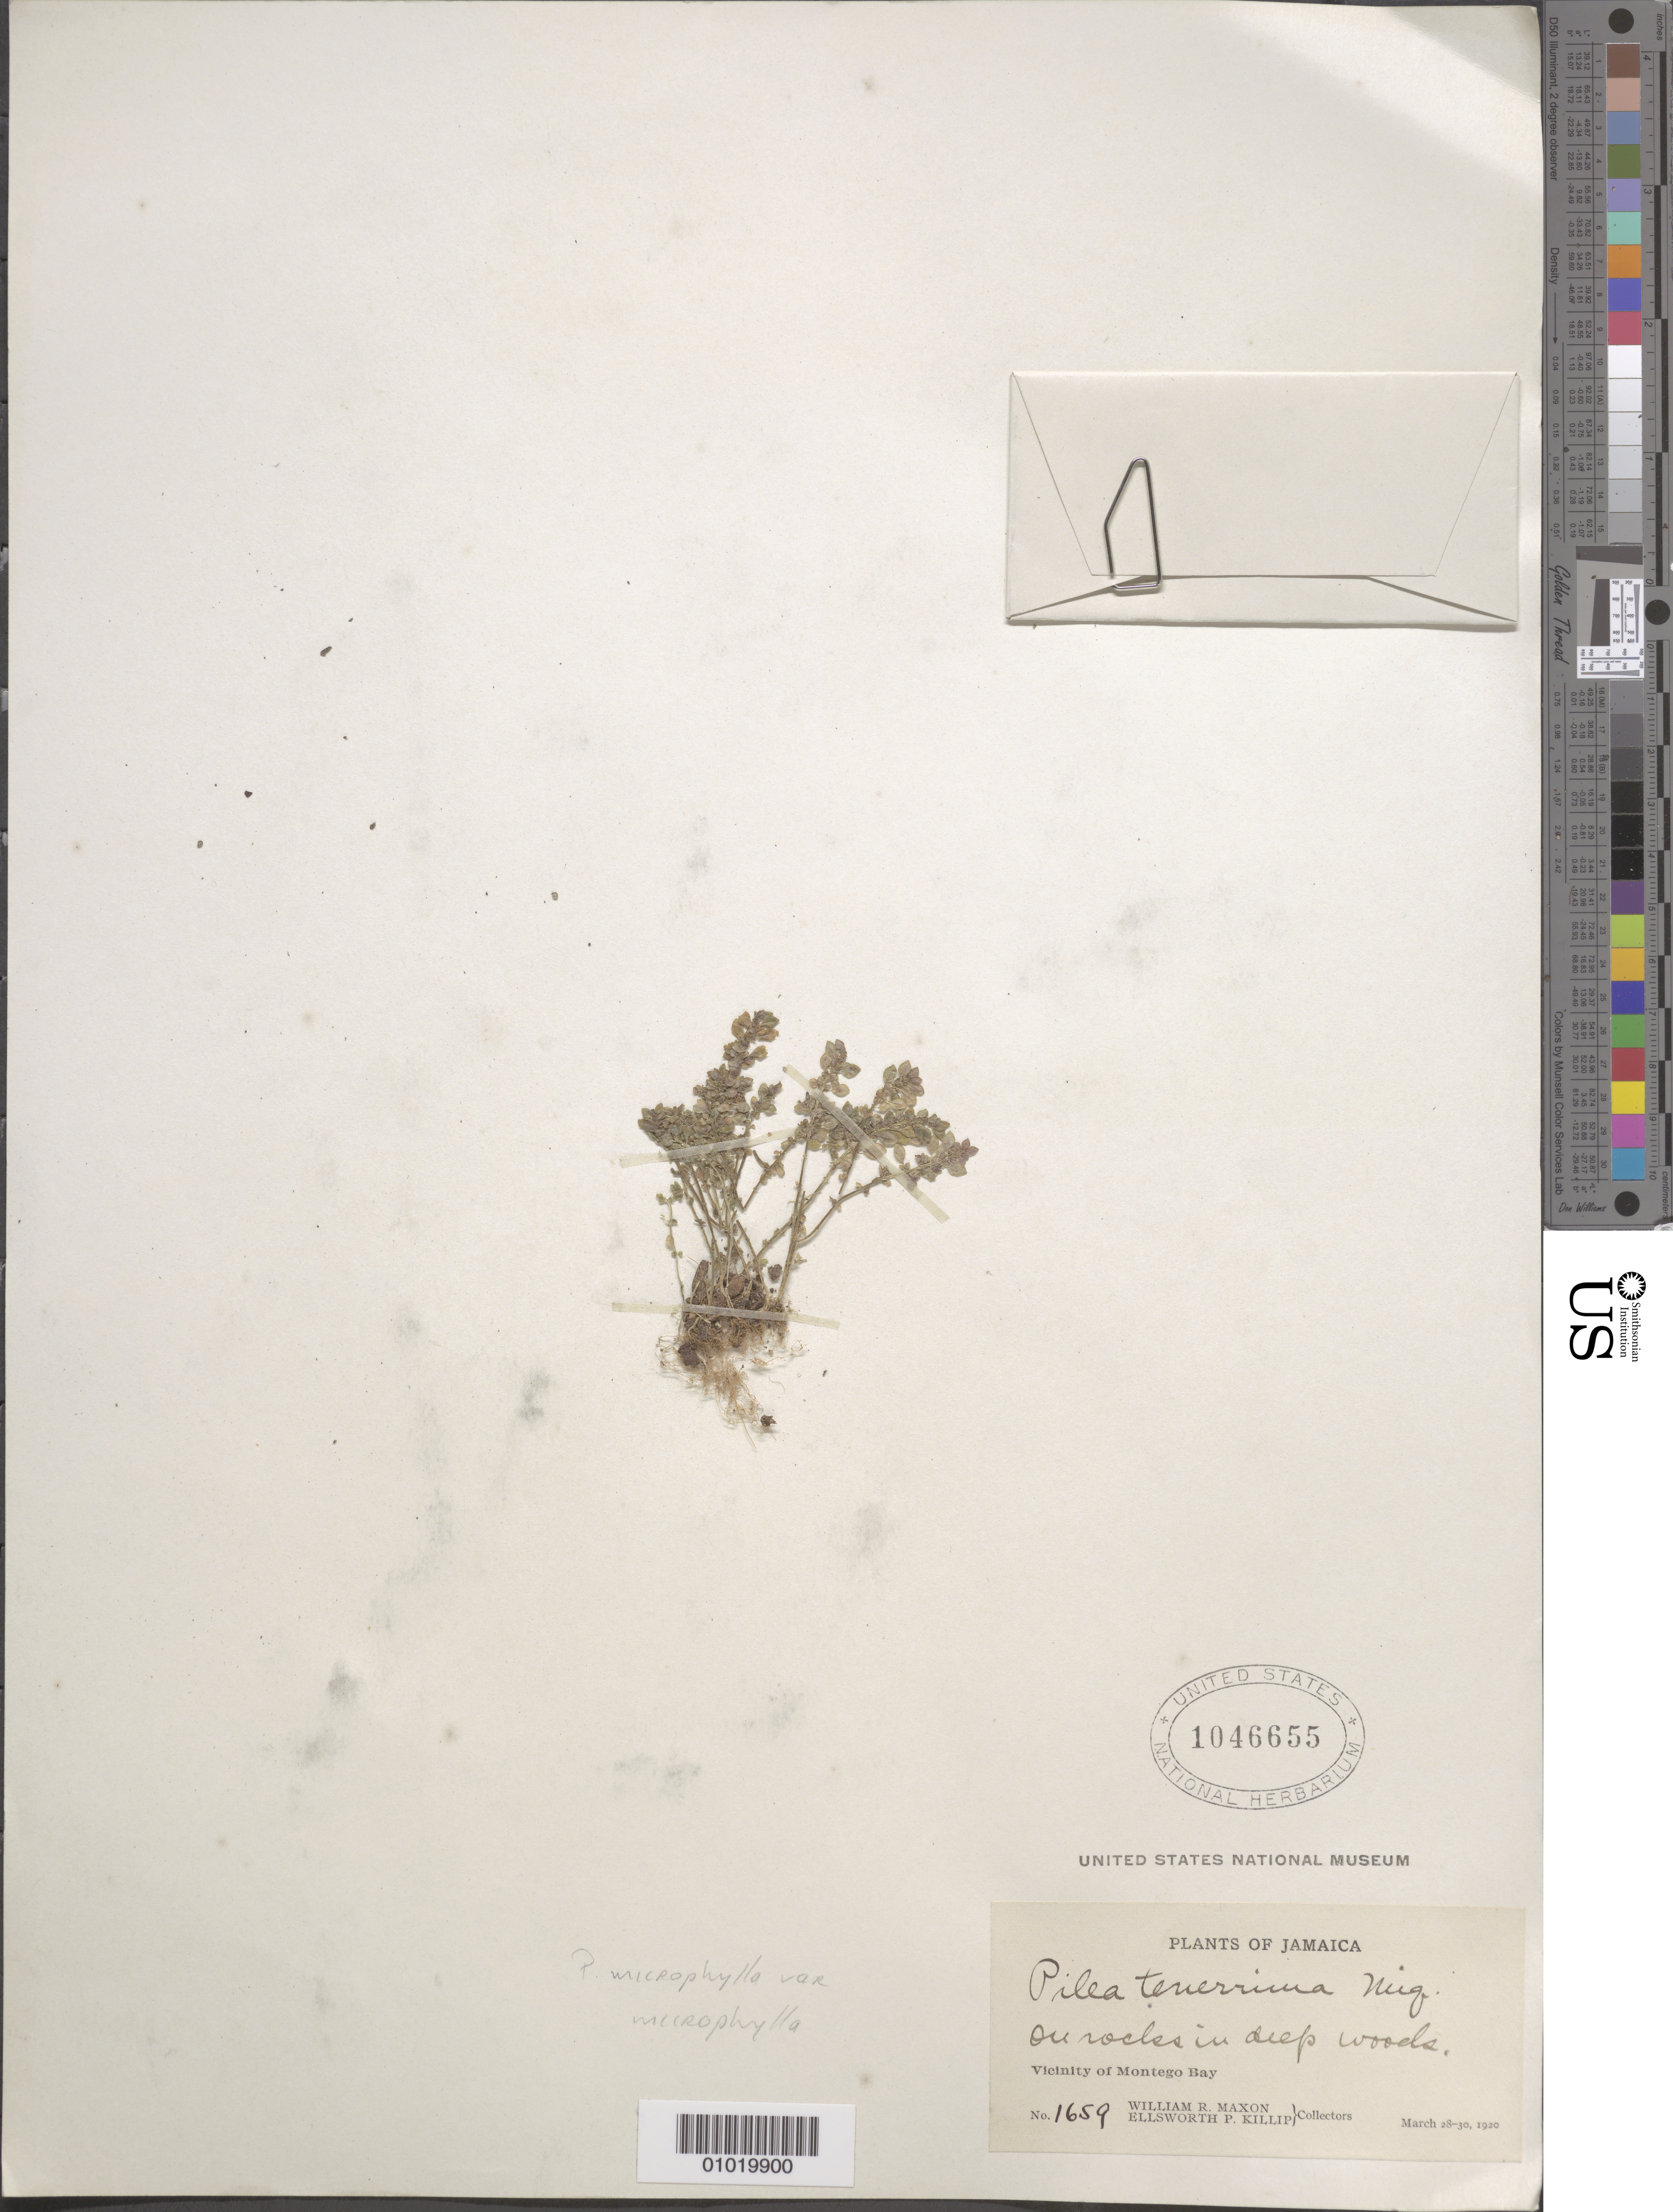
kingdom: Plantae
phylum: Tracheophyta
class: Magnoliopsida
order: Rosales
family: Urticaceae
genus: Pilea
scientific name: Pilea microphylla var. microphylla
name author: (L.) Liebm.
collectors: W. R. Maxon & E. P. Killip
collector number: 1659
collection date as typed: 28 Mar 1920 to 30 Mar 1920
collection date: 1920-03-28/1920-03-30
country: Jamaica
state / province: Saint James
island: Jamaica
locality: Vicinity of Montego Bay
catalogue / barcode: US 1046655